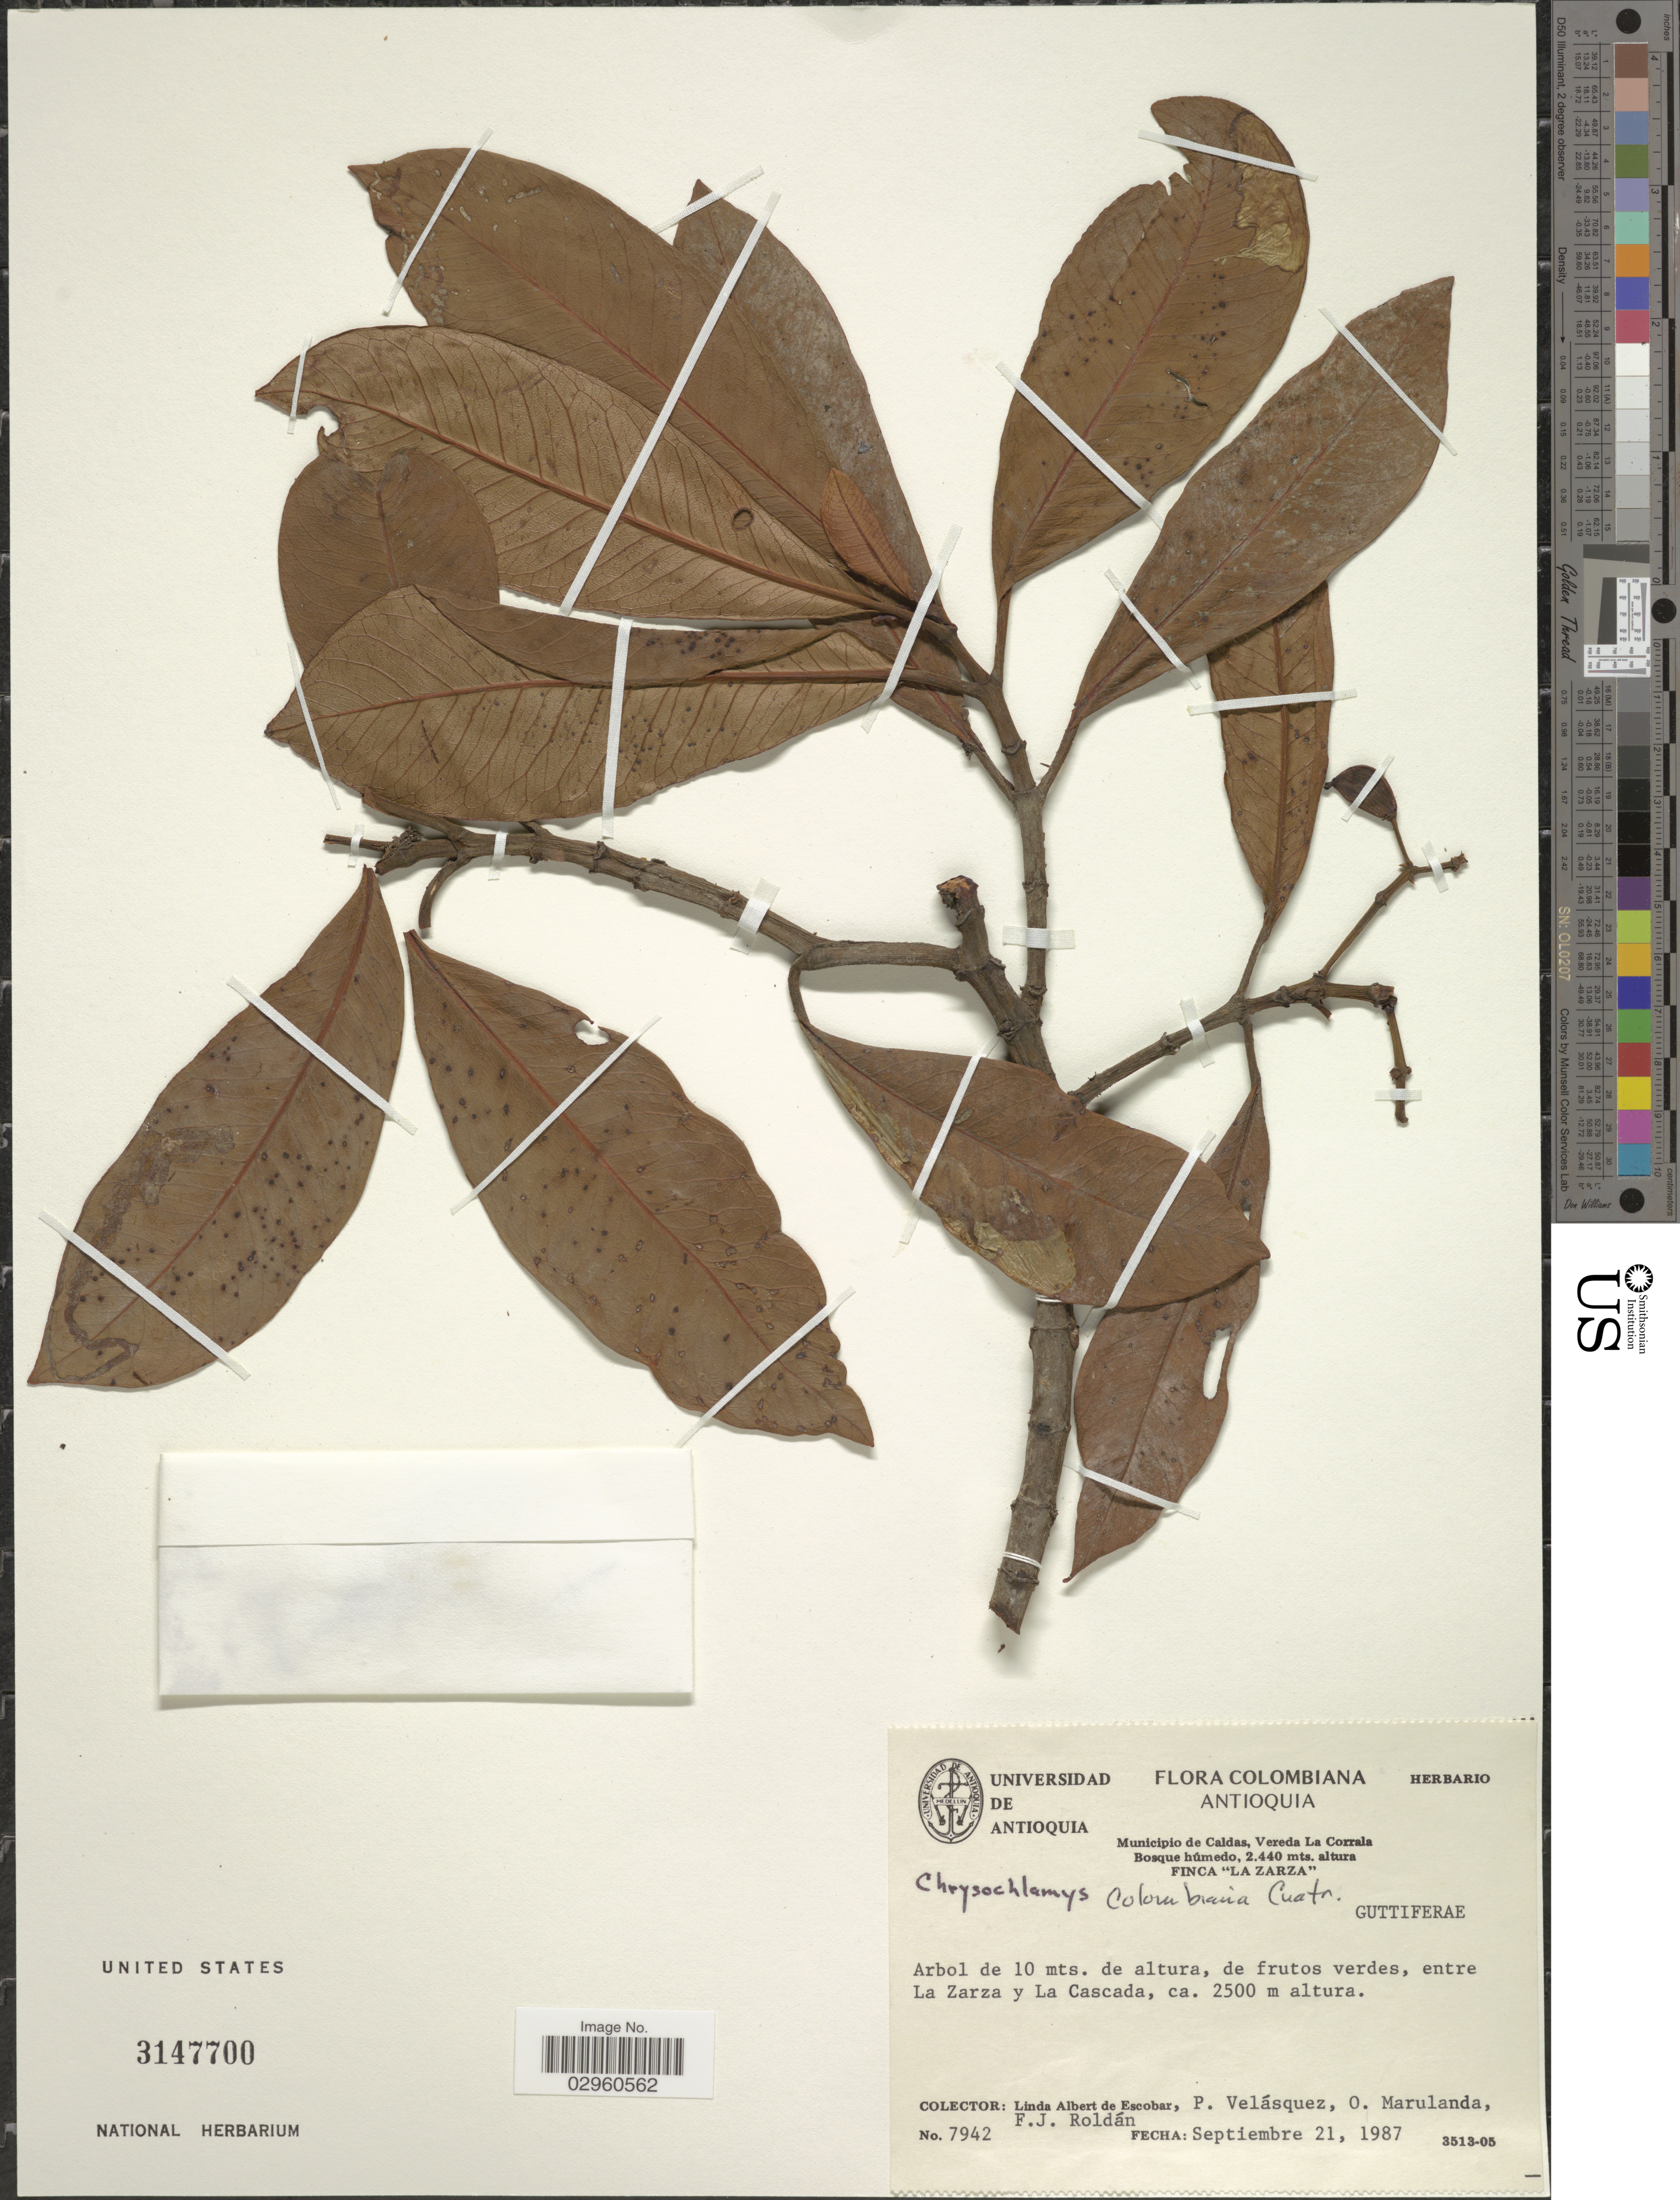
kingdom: Plantae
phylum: Tracheophyta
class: Magnoliopsida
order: Malpighiales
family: Clusiaceae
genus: Chrysochlamys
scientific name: Chrysochlamys colombiana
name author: (Cuatrec.) Cuatrec.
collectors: L. K. de Escobar, P. Velasquez, O. Marulanda & F. J. Roldán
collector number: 7942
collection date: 1987-09-21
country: Colombia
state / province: Antioquia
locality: Municipio de Caldas, Vereda La Corrala. Bosque húmedo. Finca "La Zarza". Entre La Zarza y La Cascada.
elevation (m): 2440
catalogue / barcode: US 3147700